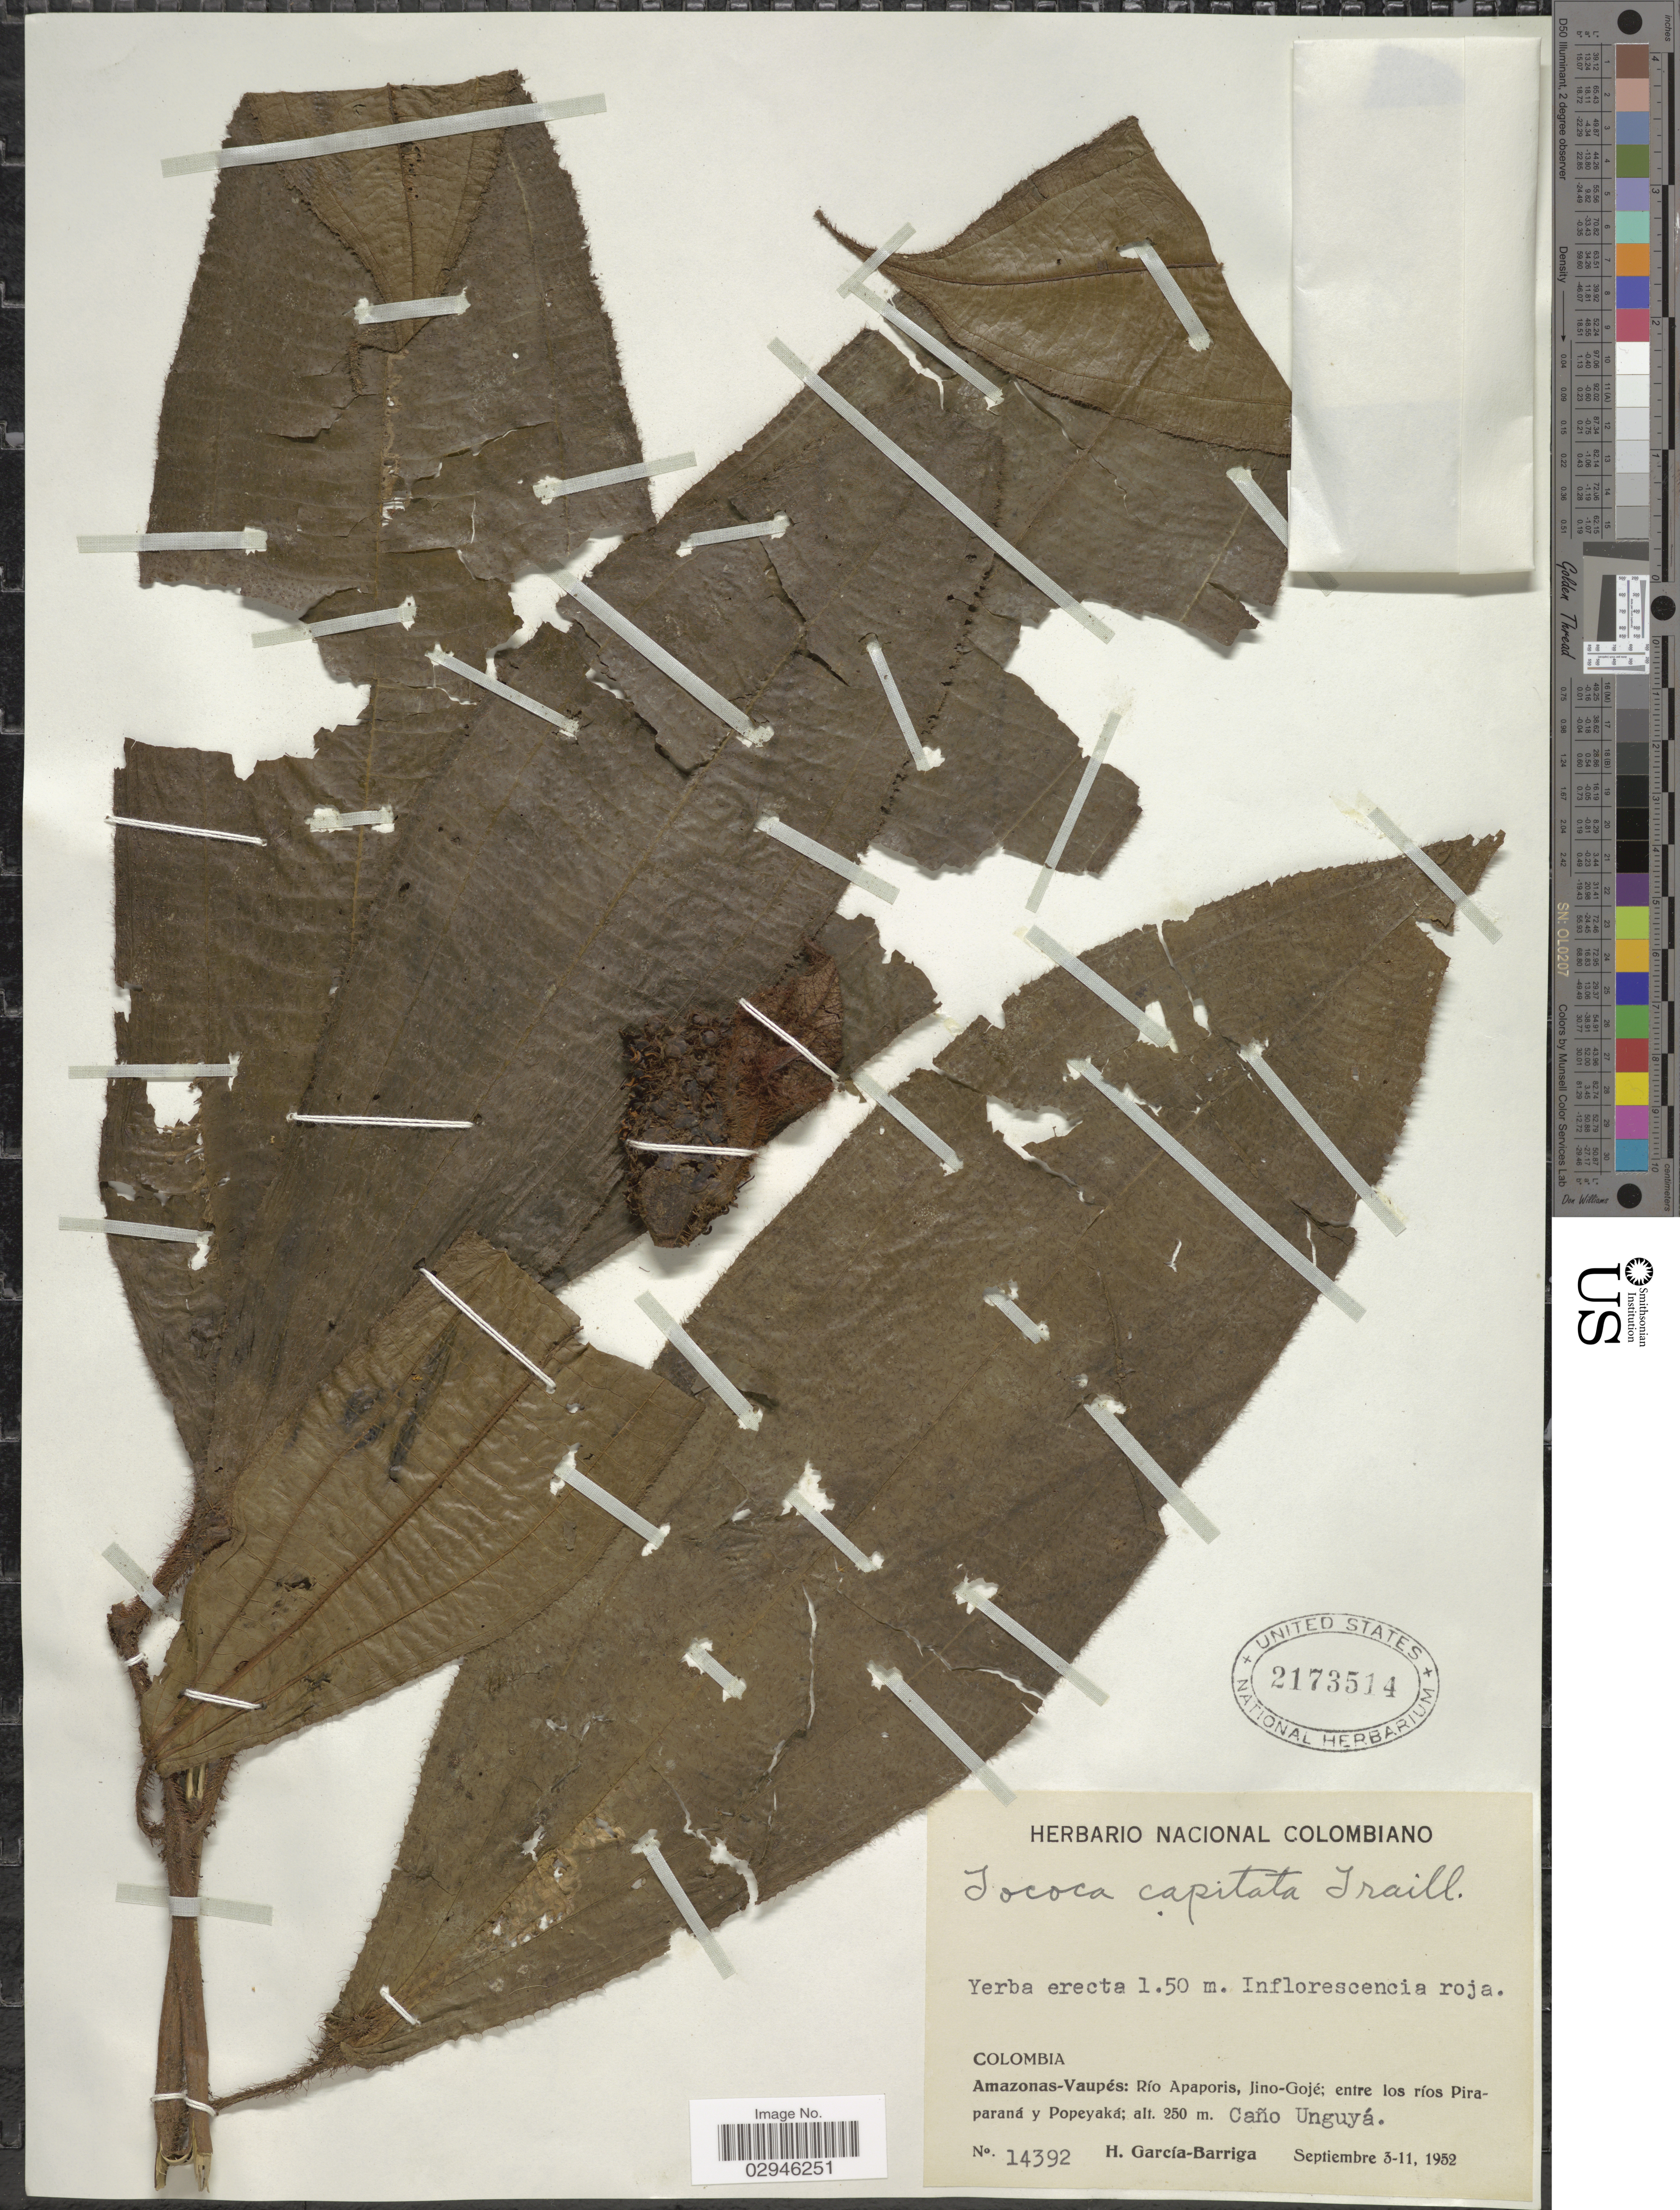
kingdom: Plantae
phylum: Tracheophyta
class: Magnoliopsida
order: Myrtales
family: Melastomataceae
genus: Tococa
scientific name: Tococa capitata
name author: Trail ex Cogn.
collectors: H. García Barriga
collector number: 14392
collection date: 1952-09-03/1952-09-11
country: Colombia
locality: Amazonas-Vaupés: Río Apaporis, Jino-Gojé: entre los ríos Pira-paraná y Popeyaká. Caño Unguyá.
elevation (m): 250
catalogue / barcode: US 2173514